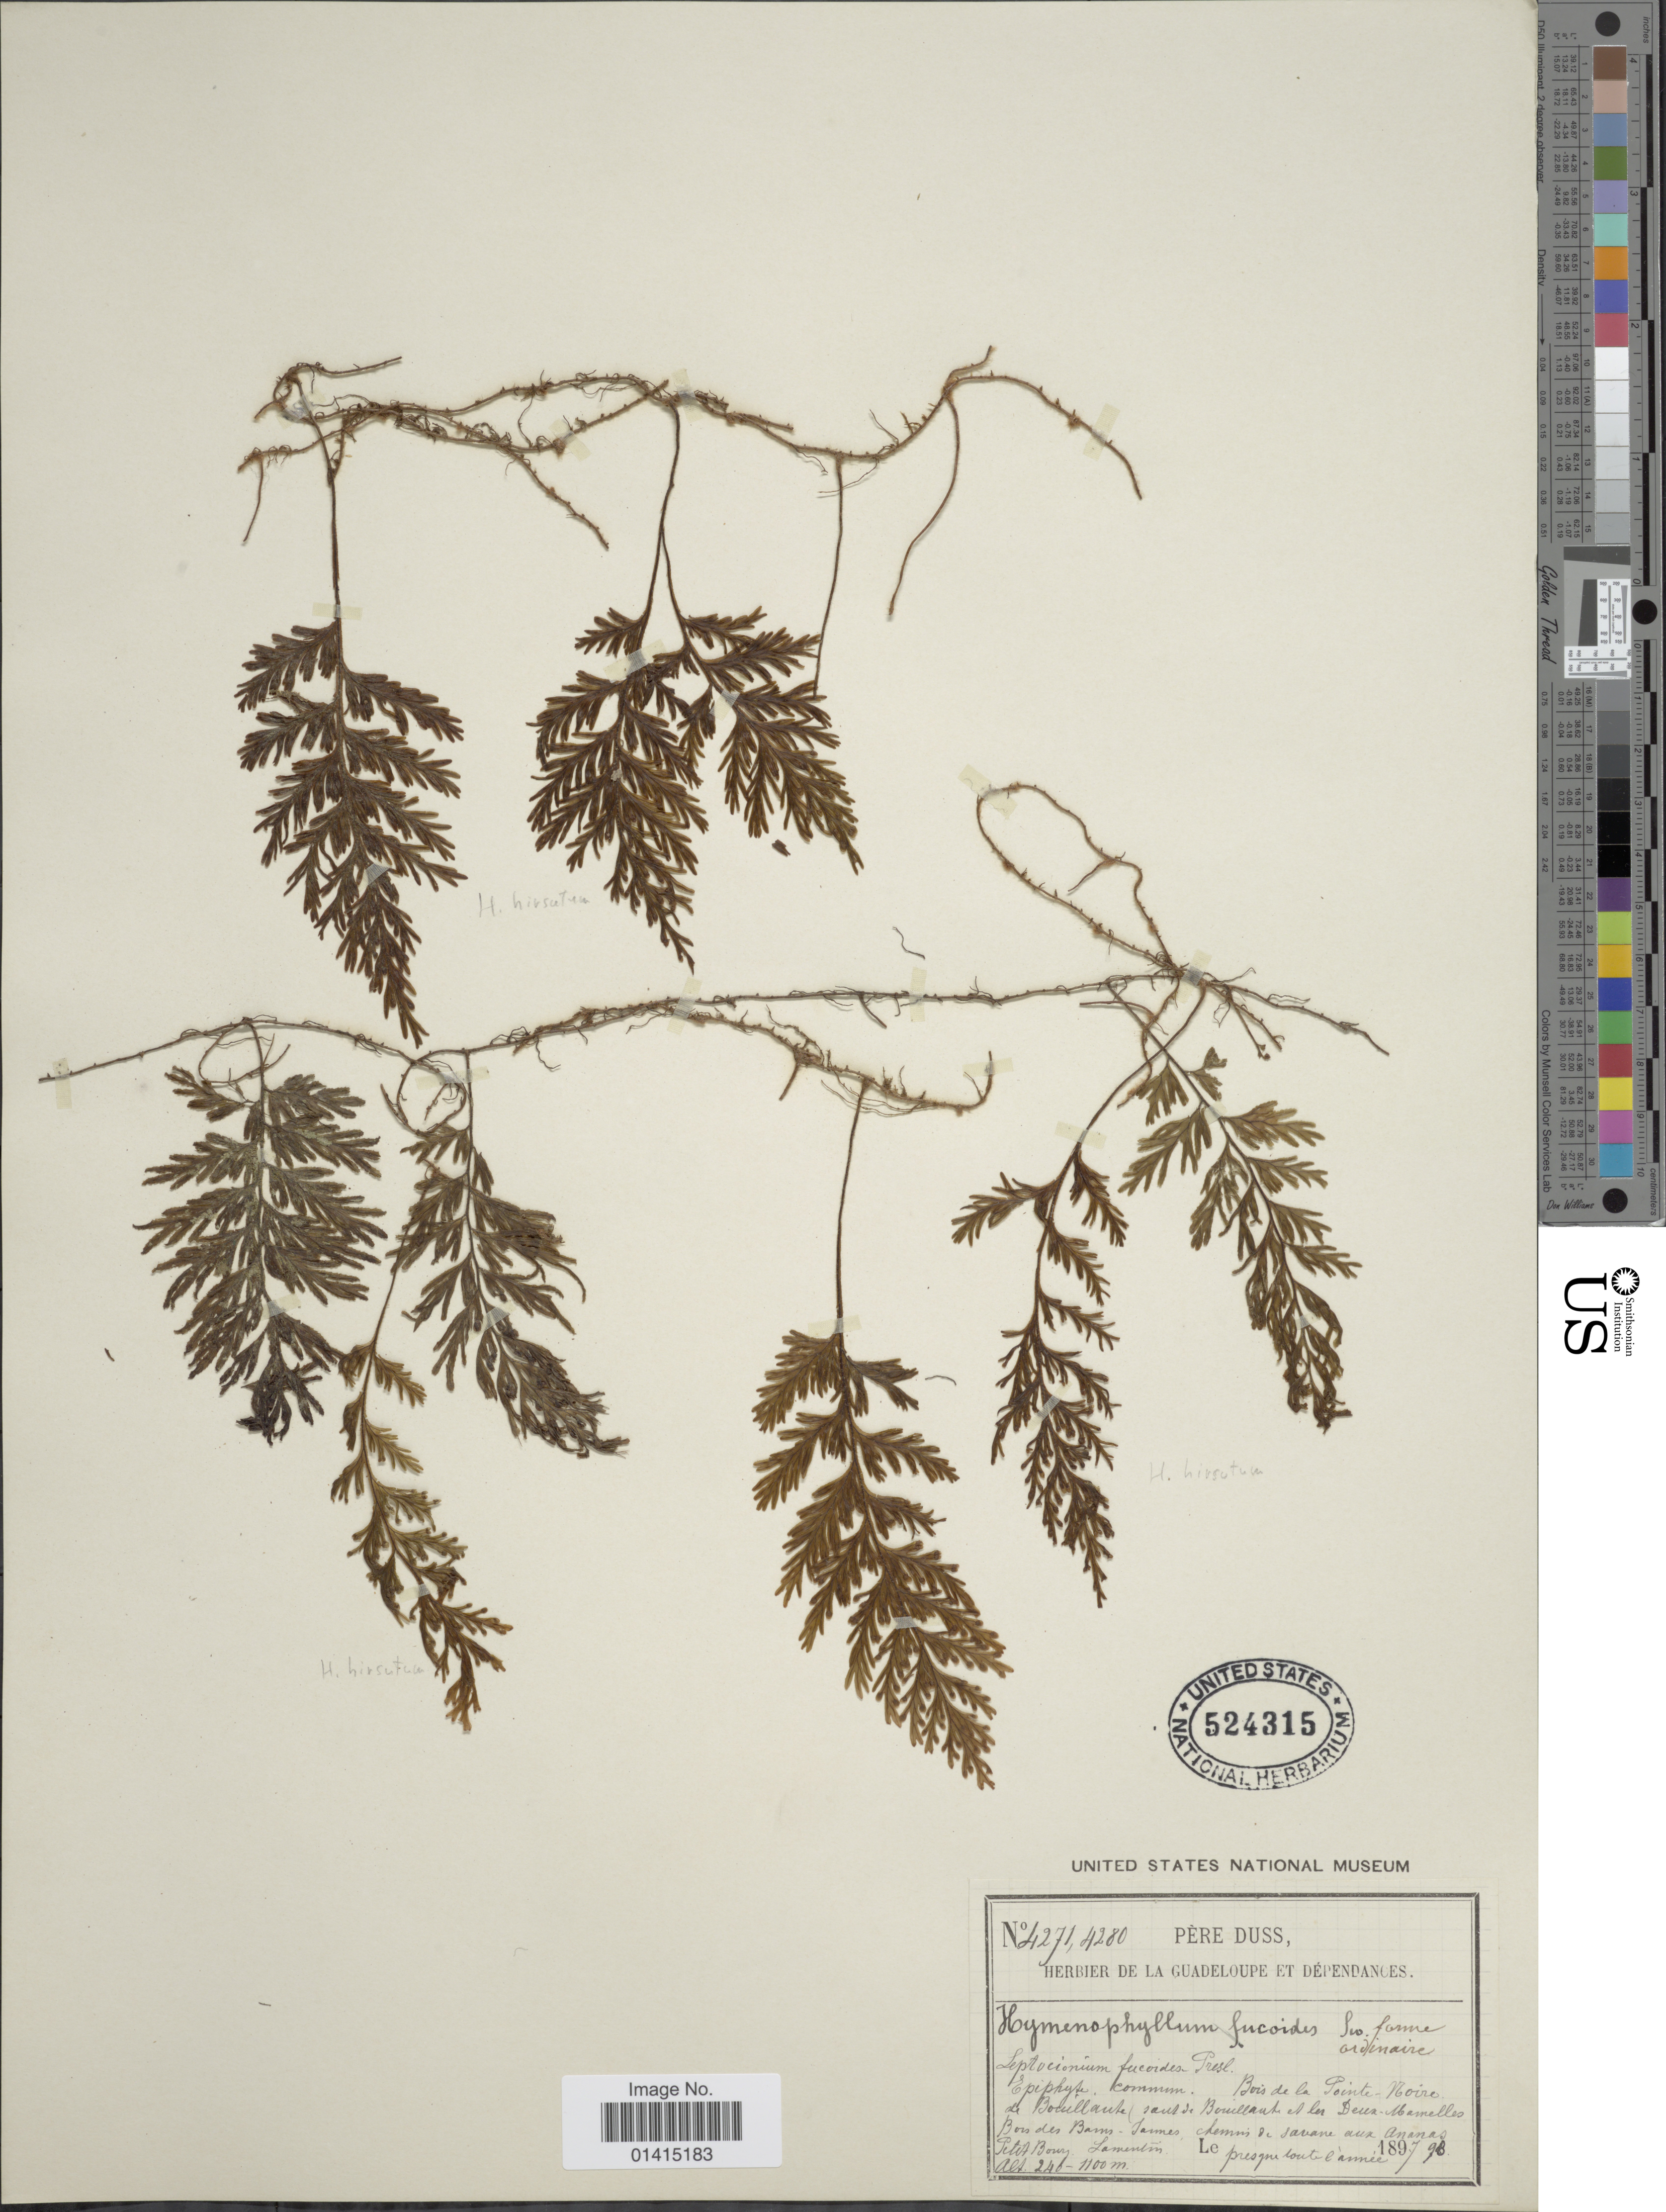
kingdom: Plantae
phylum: Tracheophyta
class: Polypodiopsida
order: Hymenophyllales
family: Hymenophyllaceae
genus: Hymenophyllum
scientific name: Hymenophyllum fucoides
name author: (Sw.) Sw.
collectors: Père Duss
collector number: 4271,4280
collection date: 1897/1898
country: Guadeloupe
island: Leeward Is.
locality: Bois de la Pointe-Noire de Bouilleaute (saut de Bouillante et les Deux-Mamelles), Bois des Bains-Jaunes, chemin de savane aux Ananas Petit Bourg, Lamentin.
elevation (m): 246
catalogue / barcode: US 524315